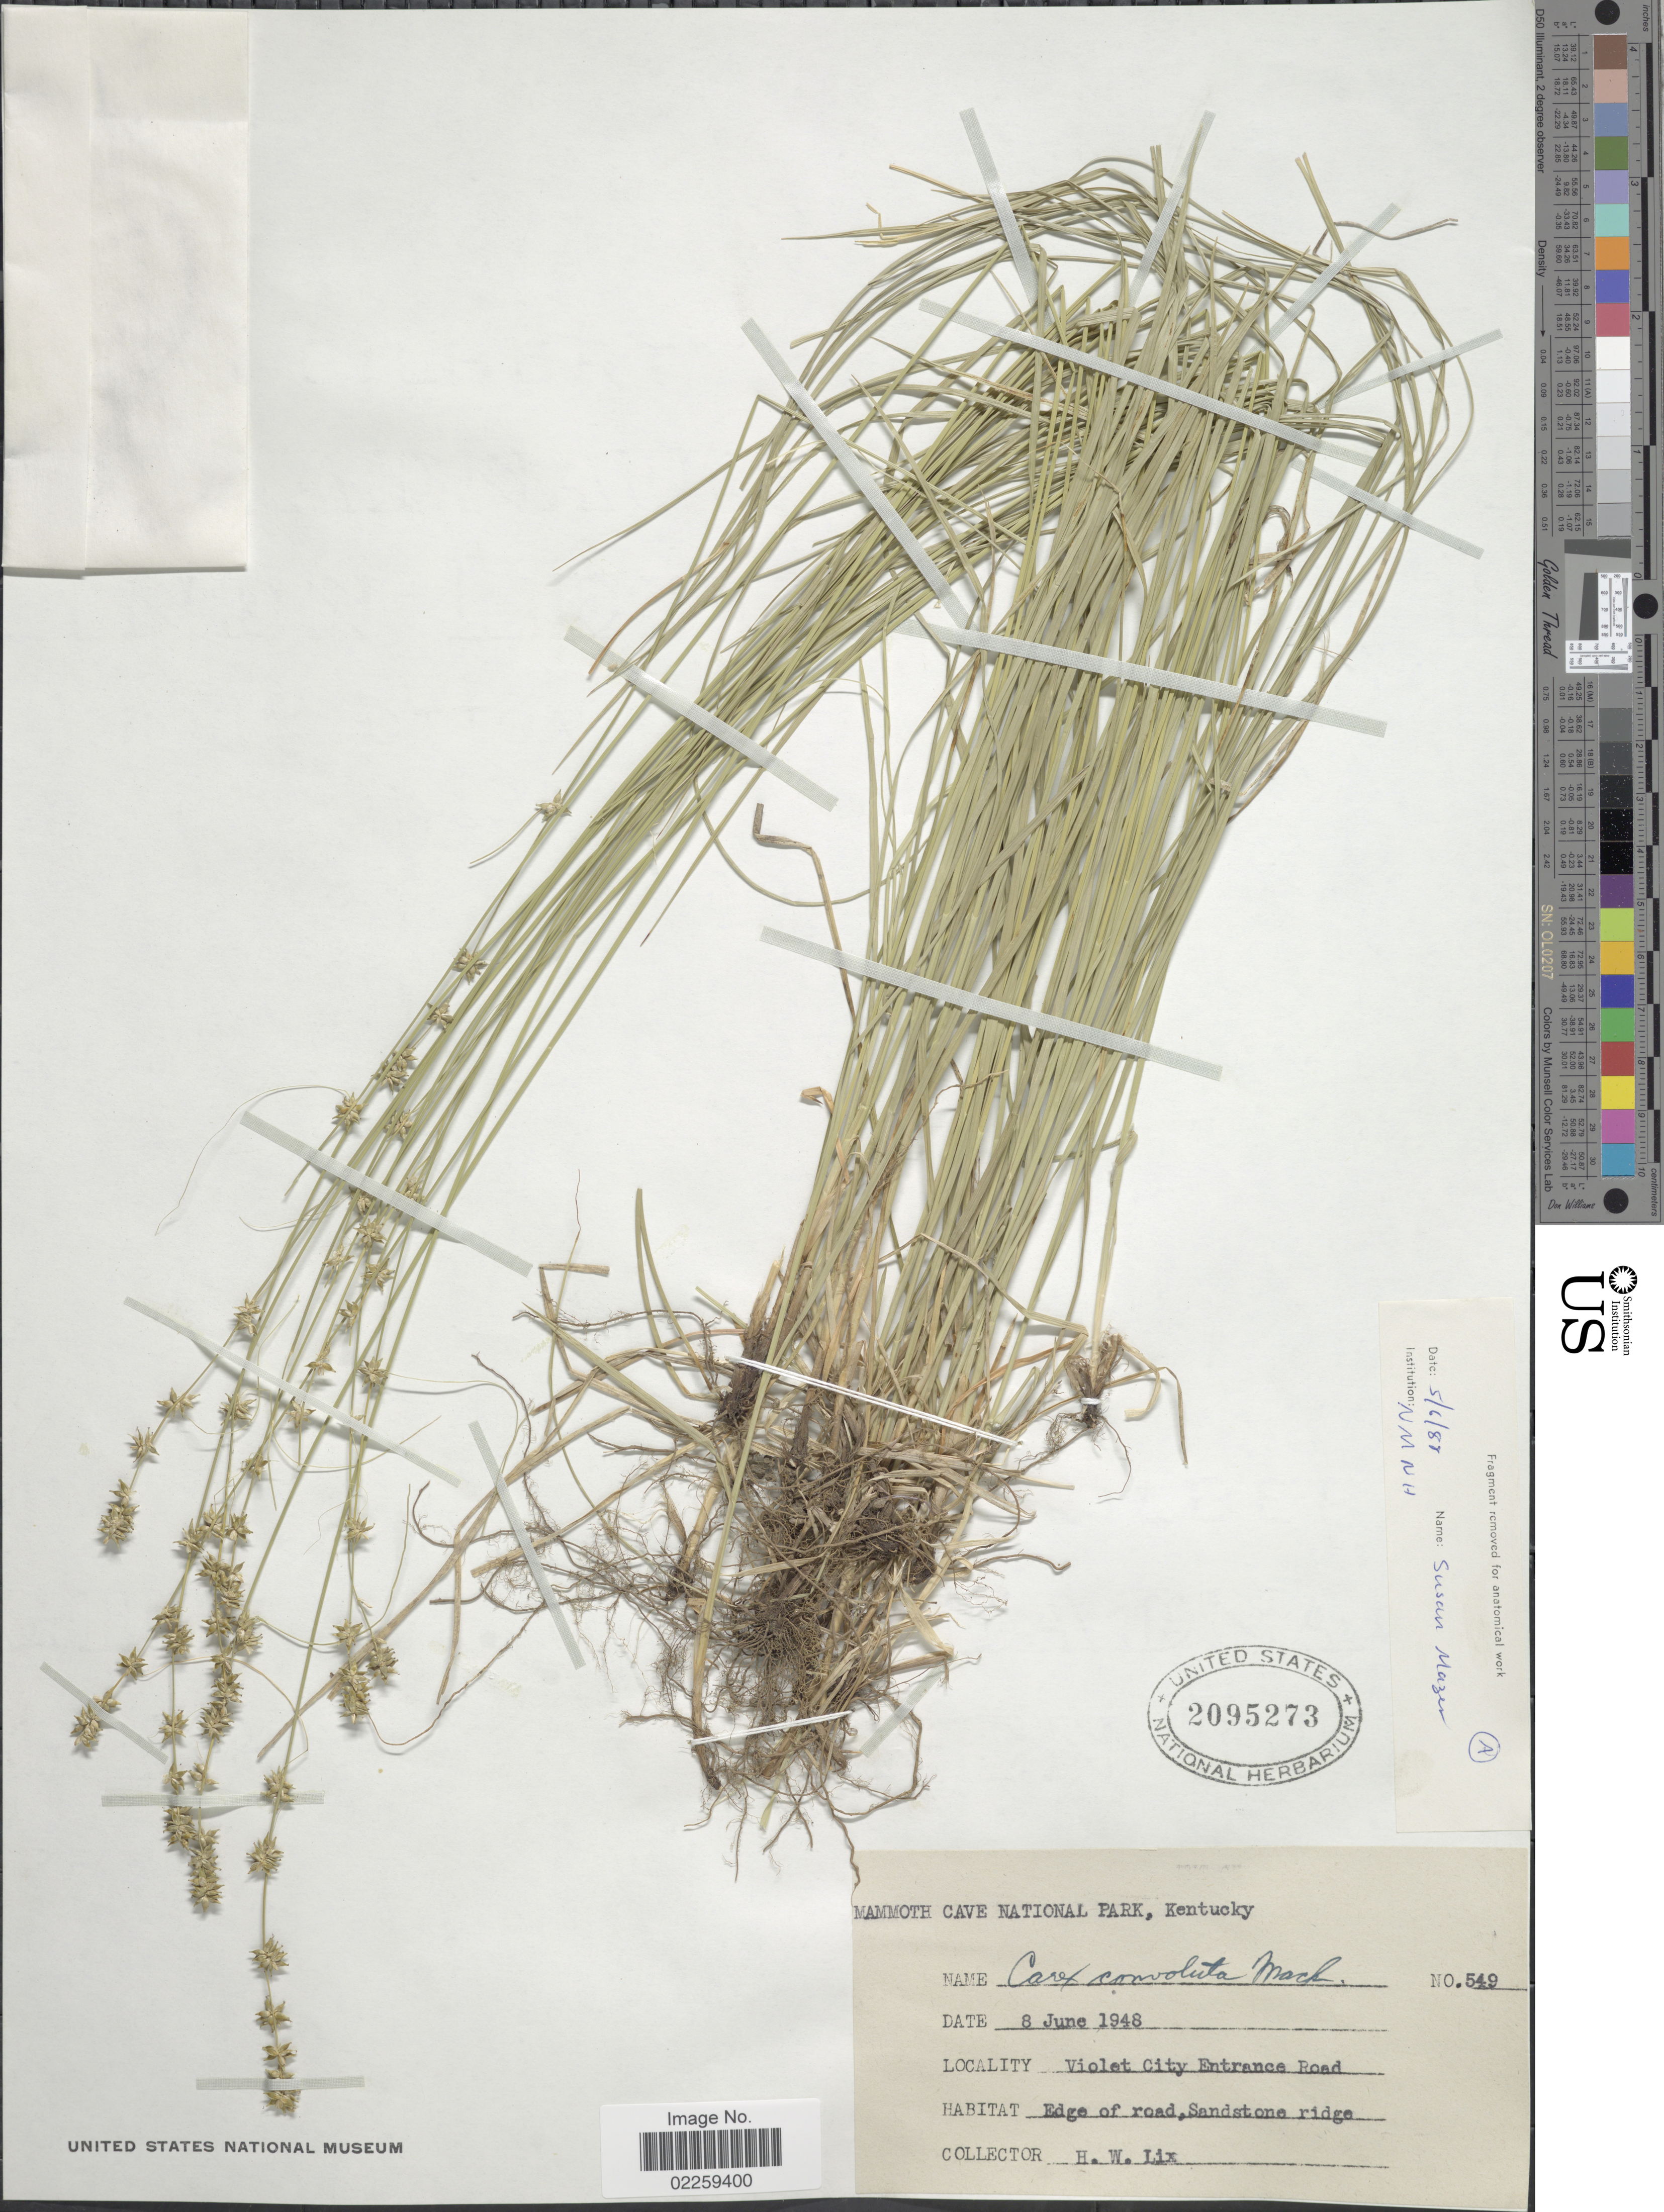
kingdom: Plantae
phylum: Tracheophyta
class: Liliopsida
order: Poales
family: Cyperaceae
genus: Carex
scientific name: Carex rosea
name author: Willd.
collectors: H. W. Lix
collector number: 549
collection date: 1948-06-08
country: United States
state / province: Kentucky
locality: Violet City Entrance Road, Mammoth Cave National Park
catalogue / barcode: US 2095273